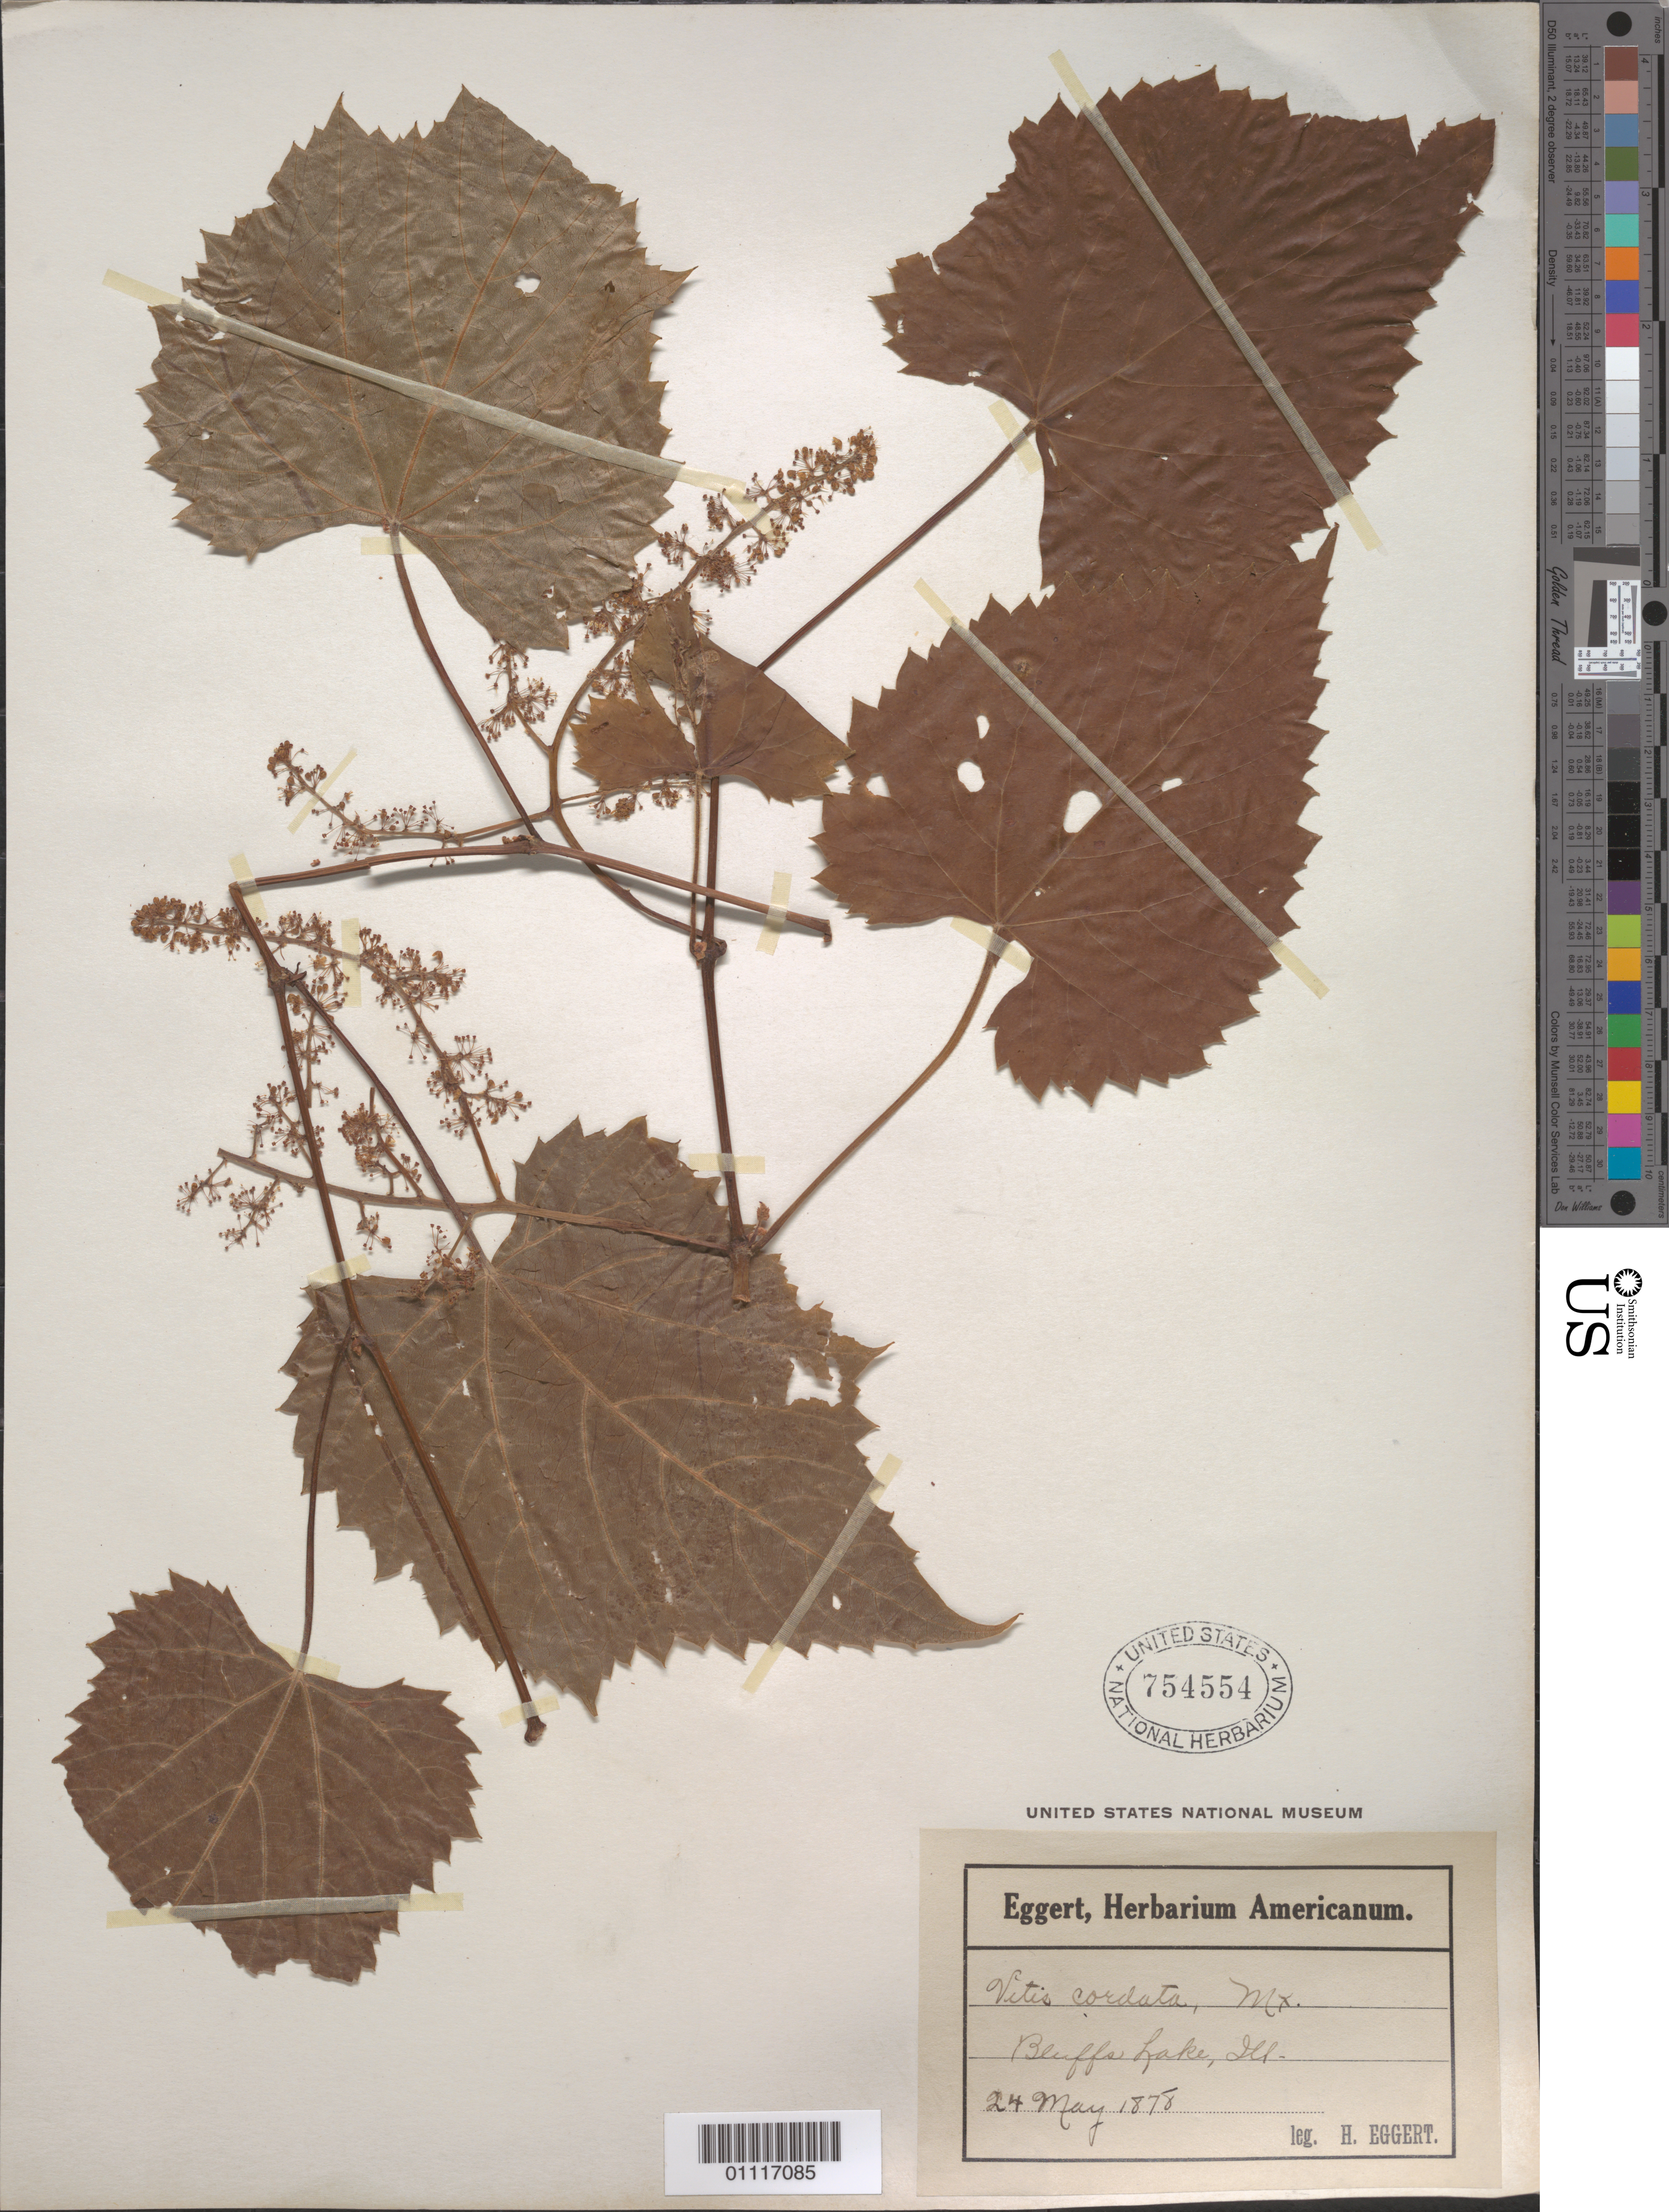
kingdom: Plantae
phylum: Tracheophyta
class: Magnoliopsida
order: Vitales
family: Vitaceae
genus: Vitis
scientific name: Vitis cordifolia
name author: Michx.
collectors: H. Eggert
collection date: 1878-05-24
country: United States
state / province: Illinois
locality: Bluffs Lake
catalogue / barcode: US 754554